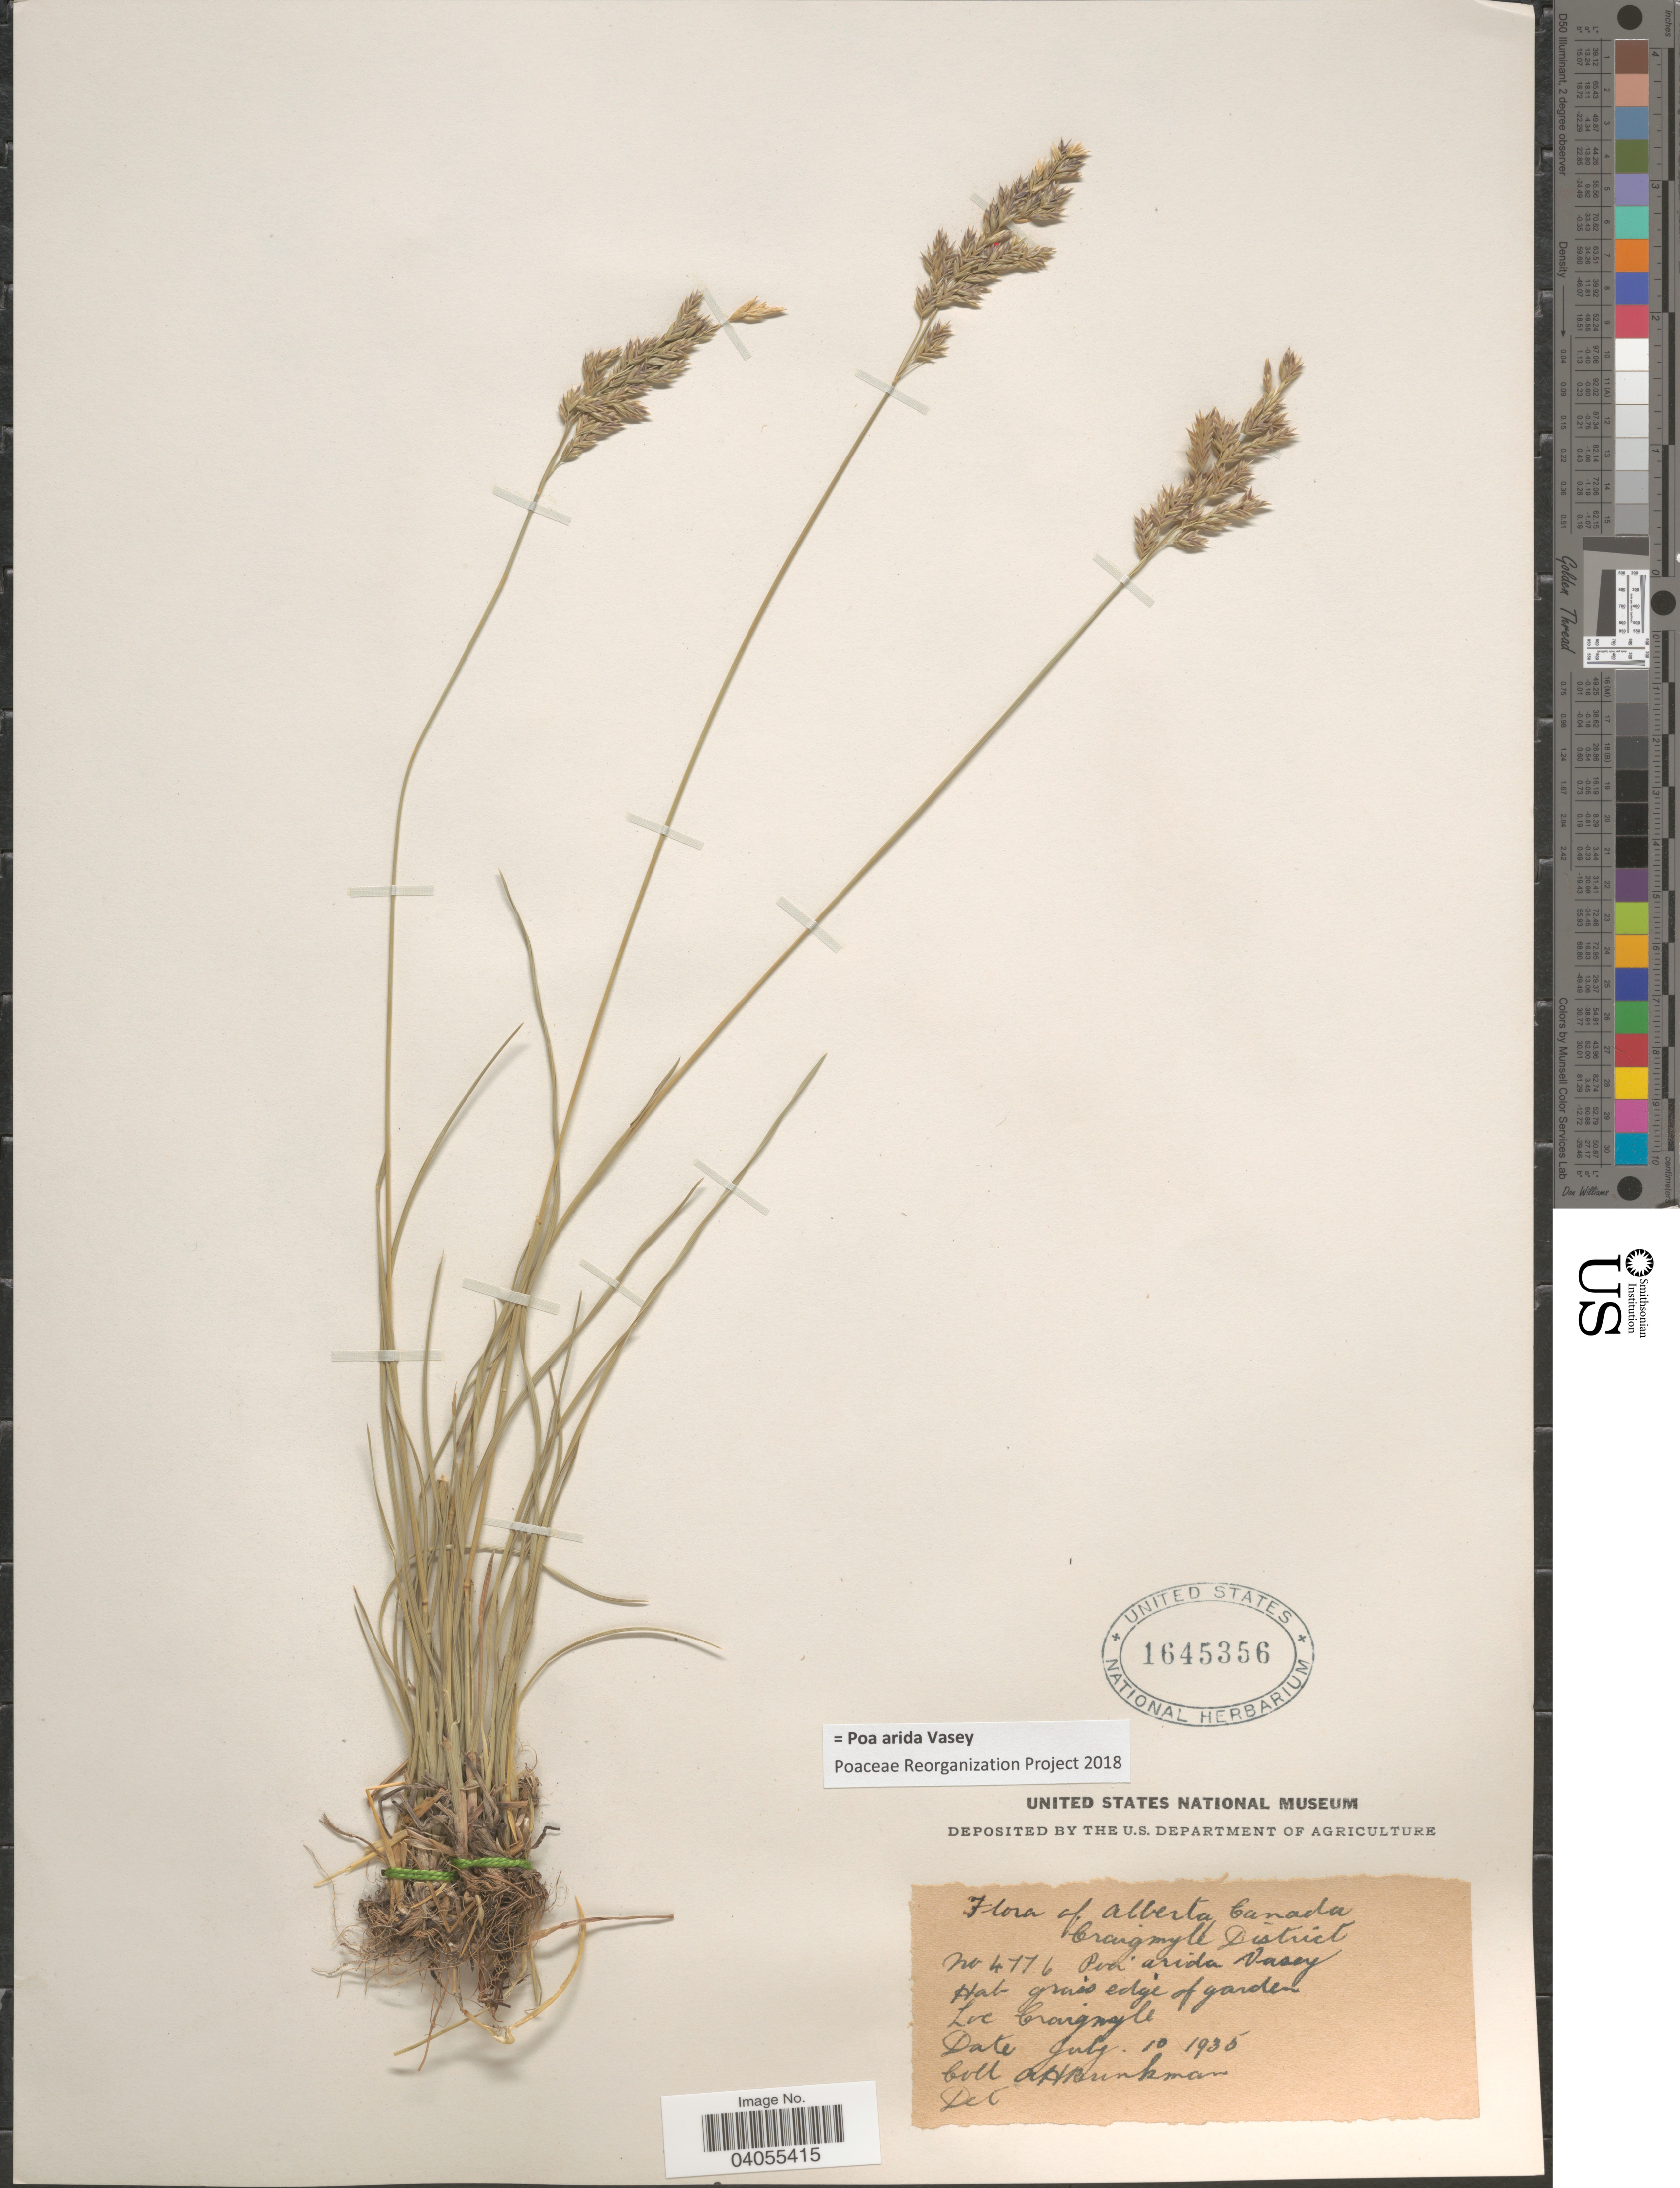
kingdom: Plantae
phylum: Tracheophyta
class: Liliopsida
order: Poales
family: Poaceae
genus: Poa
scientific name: Poa arida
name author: Vasey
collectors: A. Brinkman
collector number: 4776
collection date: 1935-07-10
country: Canada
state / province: Alberta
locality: Craigmyle District. Craigmyle.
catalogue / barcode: US 1645356